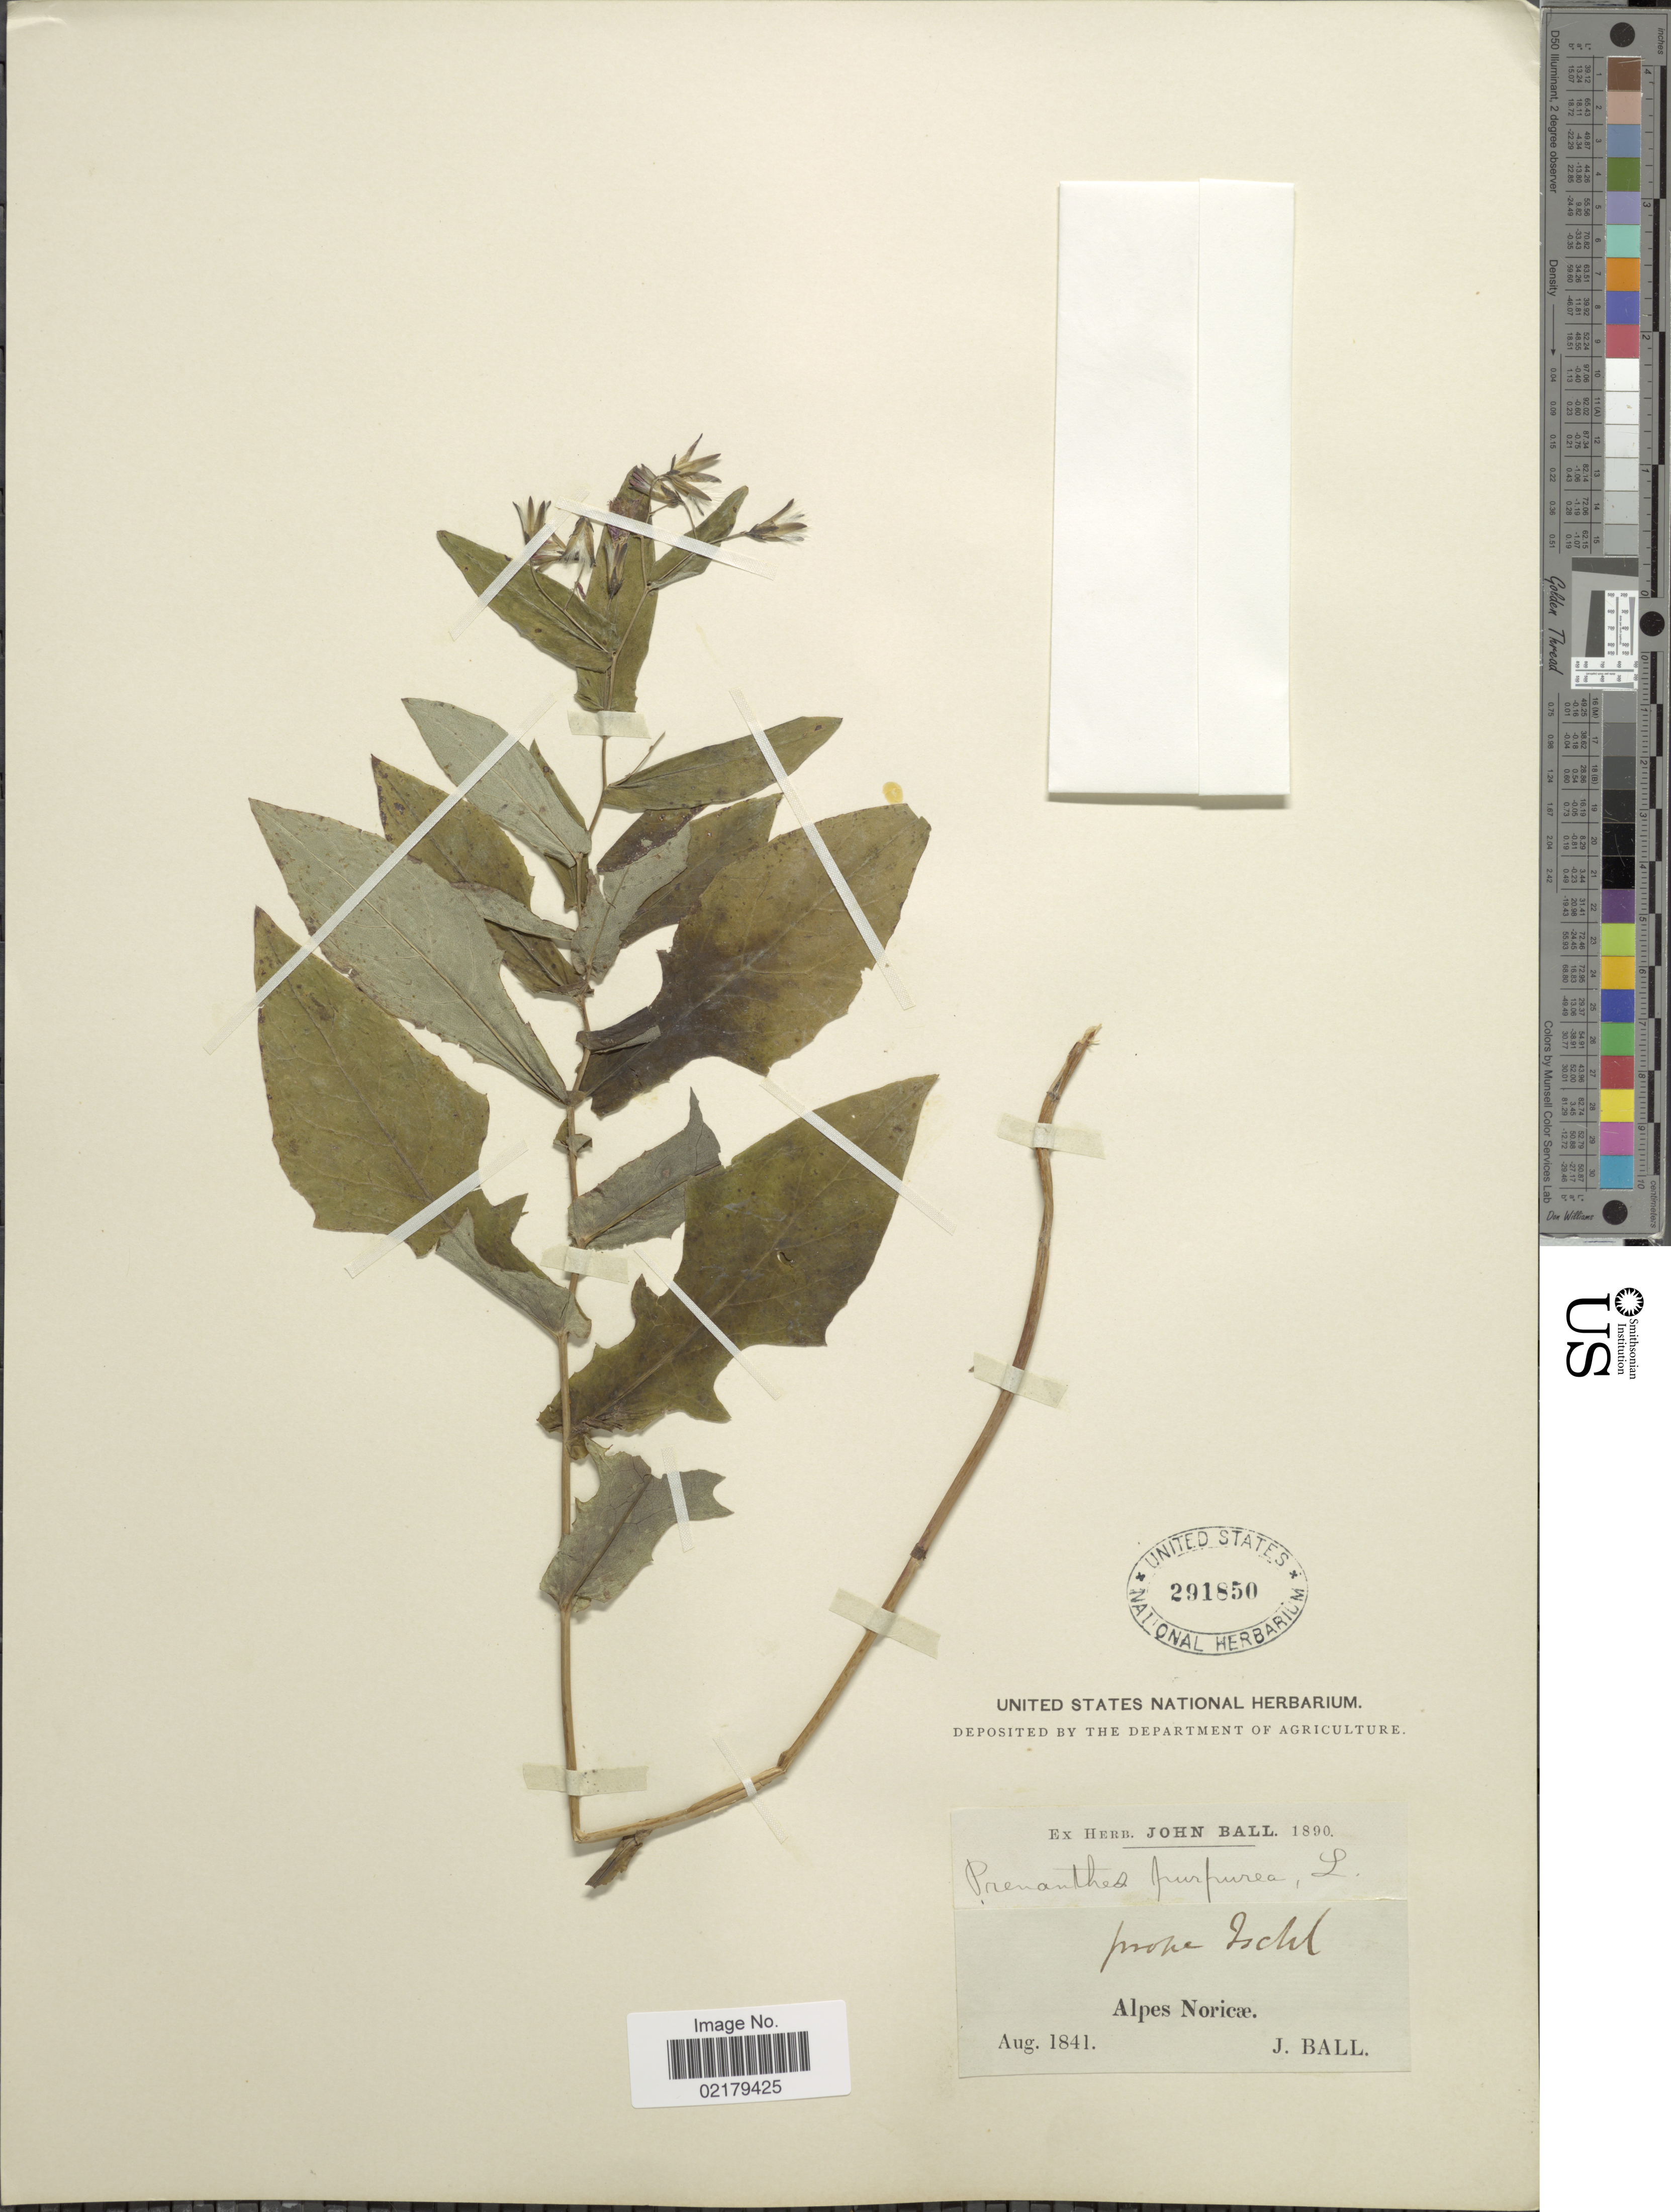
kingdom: Plantae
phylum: Tracheophyta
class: Magnoliopsida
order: Asterales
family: Asteraceae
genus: Prenanthes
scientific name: Prenanthes purpurea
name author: L.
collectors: J. Ball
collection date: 1841-08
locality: Alpes Noricæ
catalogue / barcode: US 291850